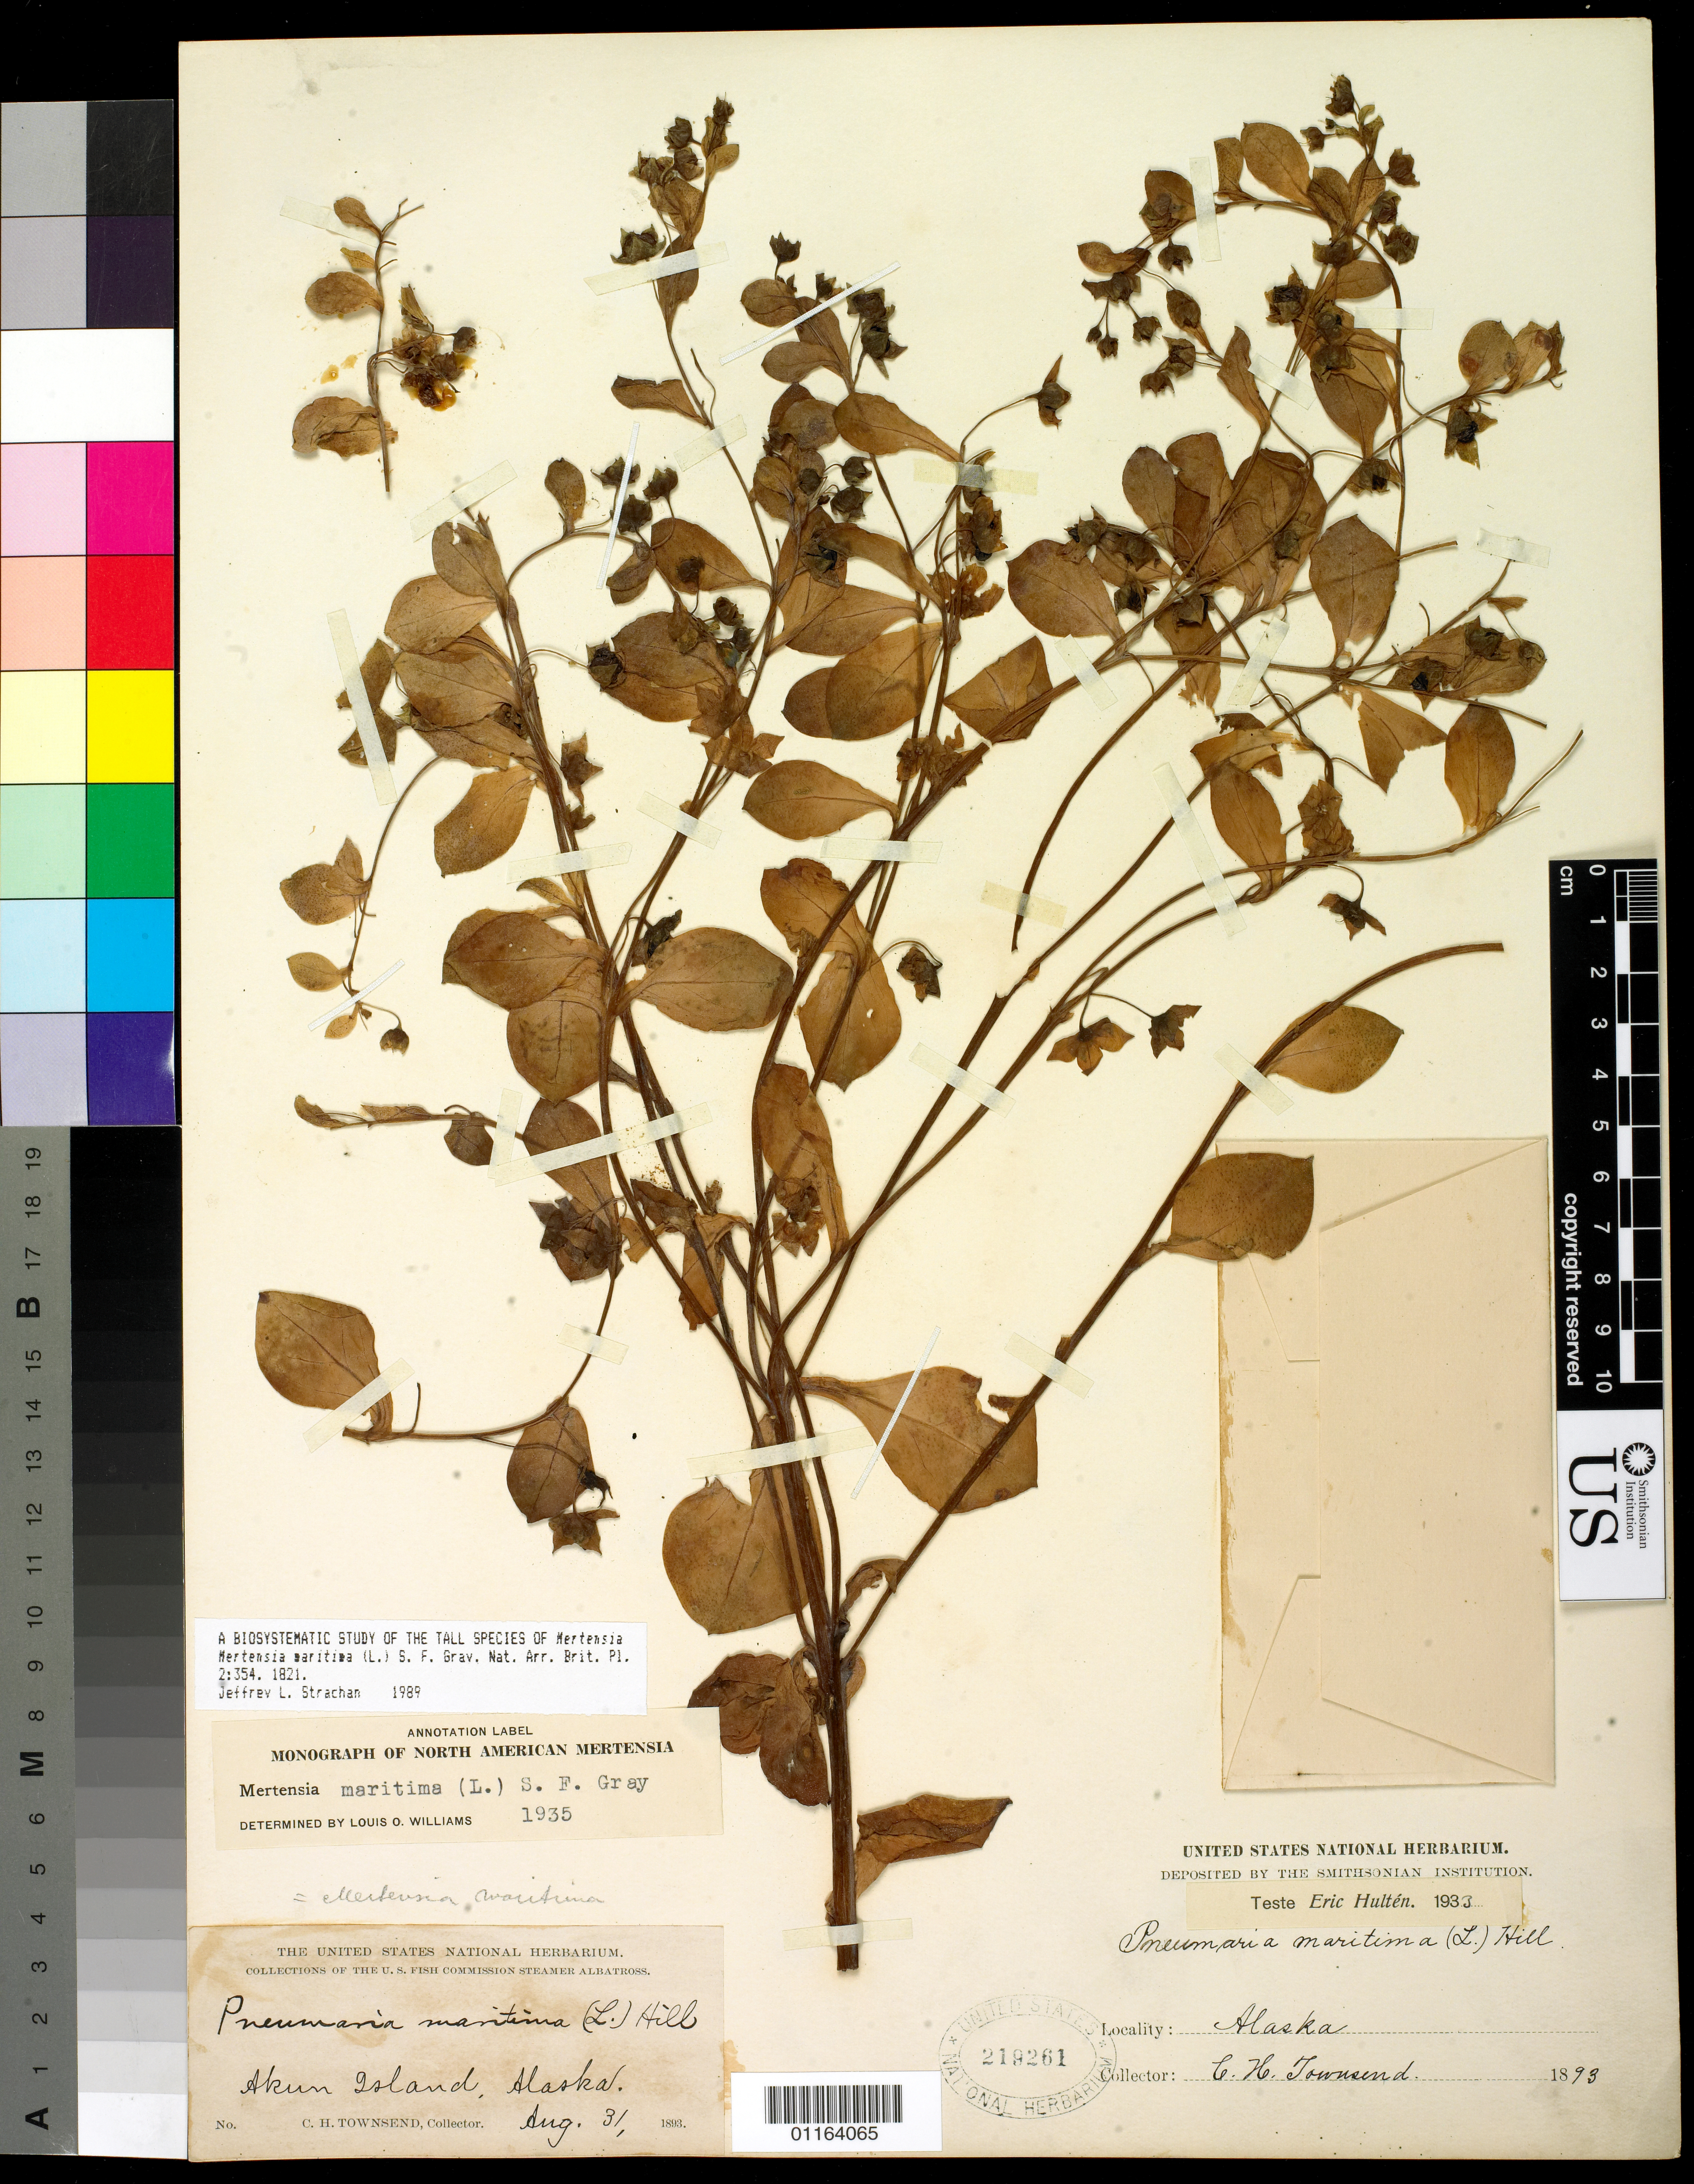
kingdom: Plantae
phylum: Tracheophyta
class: Magnoliopsida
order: Boraginales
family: Boraginaceae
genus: Mertensia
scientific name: Mertensia maritima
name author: (L.) S.F. Gray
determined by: Williams, Louis O.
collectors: C. H. Townsend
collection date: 1893-08-31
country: United States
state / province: Alaska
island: Akun Island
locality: Akun Island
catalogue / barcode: US 219261